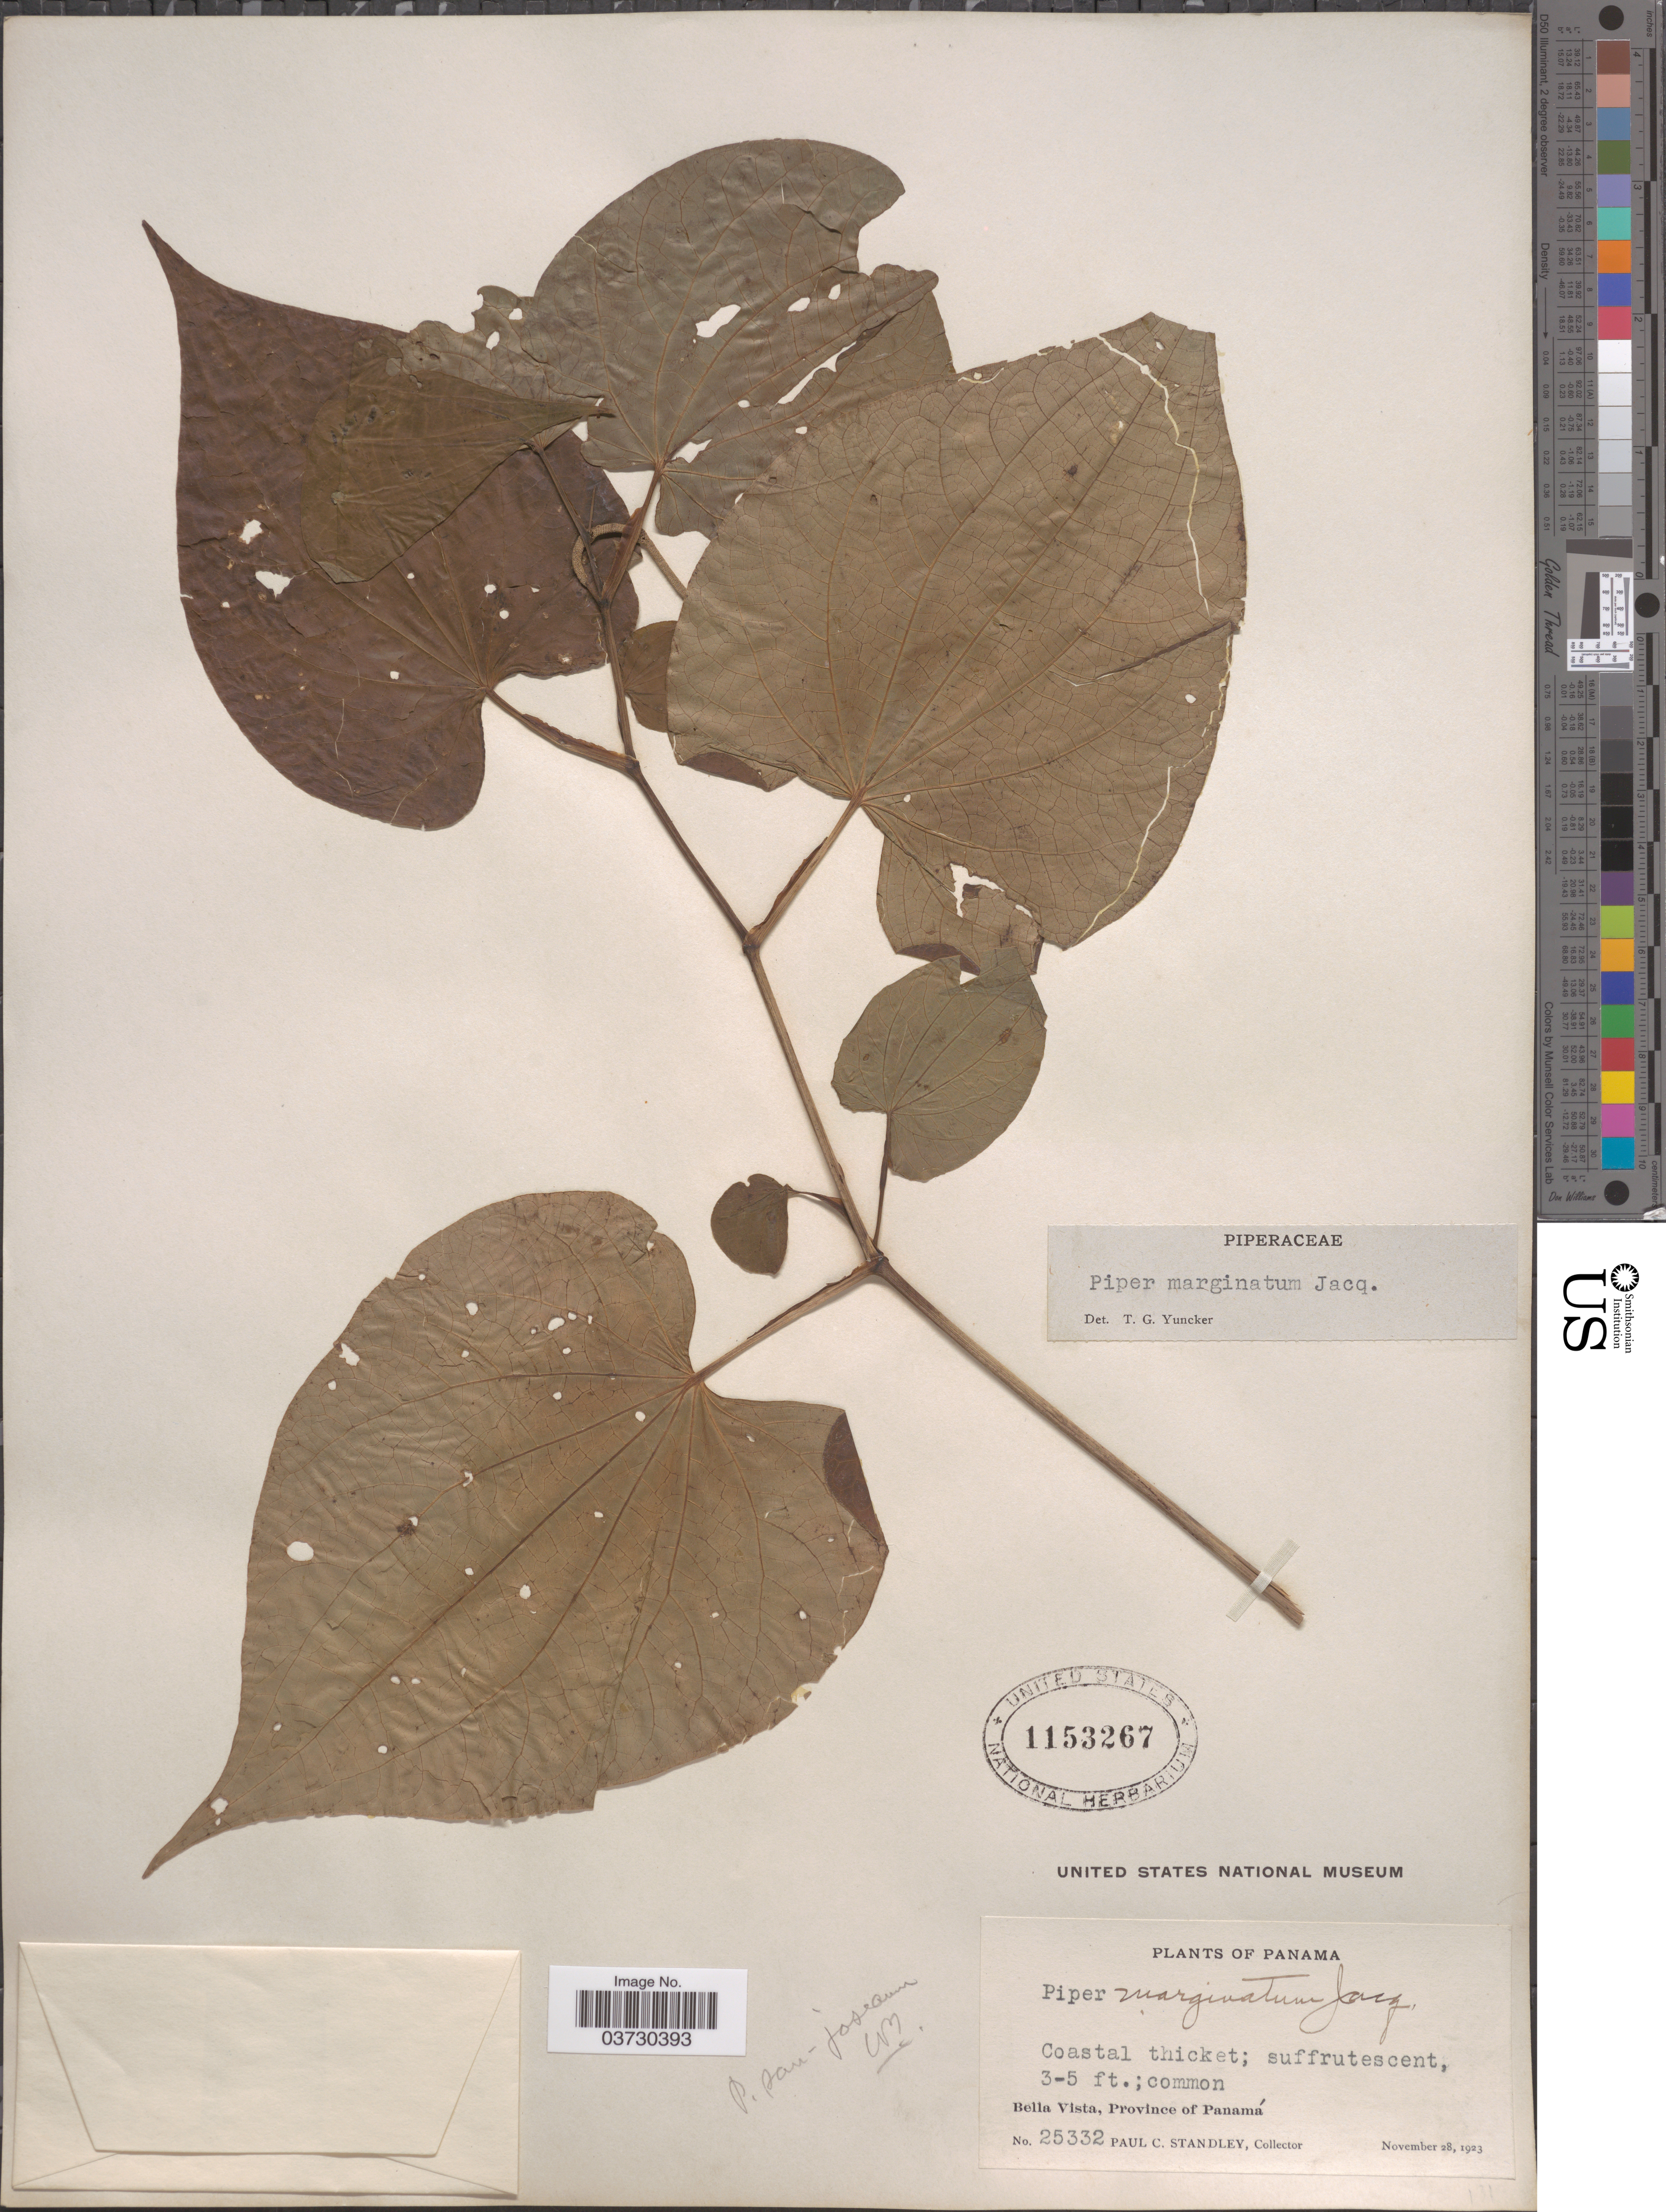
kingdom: Plantae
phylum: Tracheophyta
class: Magnoliopsida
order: Piperales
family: Piperaceae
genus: Piper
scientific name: Piper marginatum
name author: Jacq.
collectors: P. C. Standley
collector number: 25332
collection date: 1923-11-28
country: Panama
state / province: Panamá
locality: Bella Vista.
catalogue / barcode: US 1153267